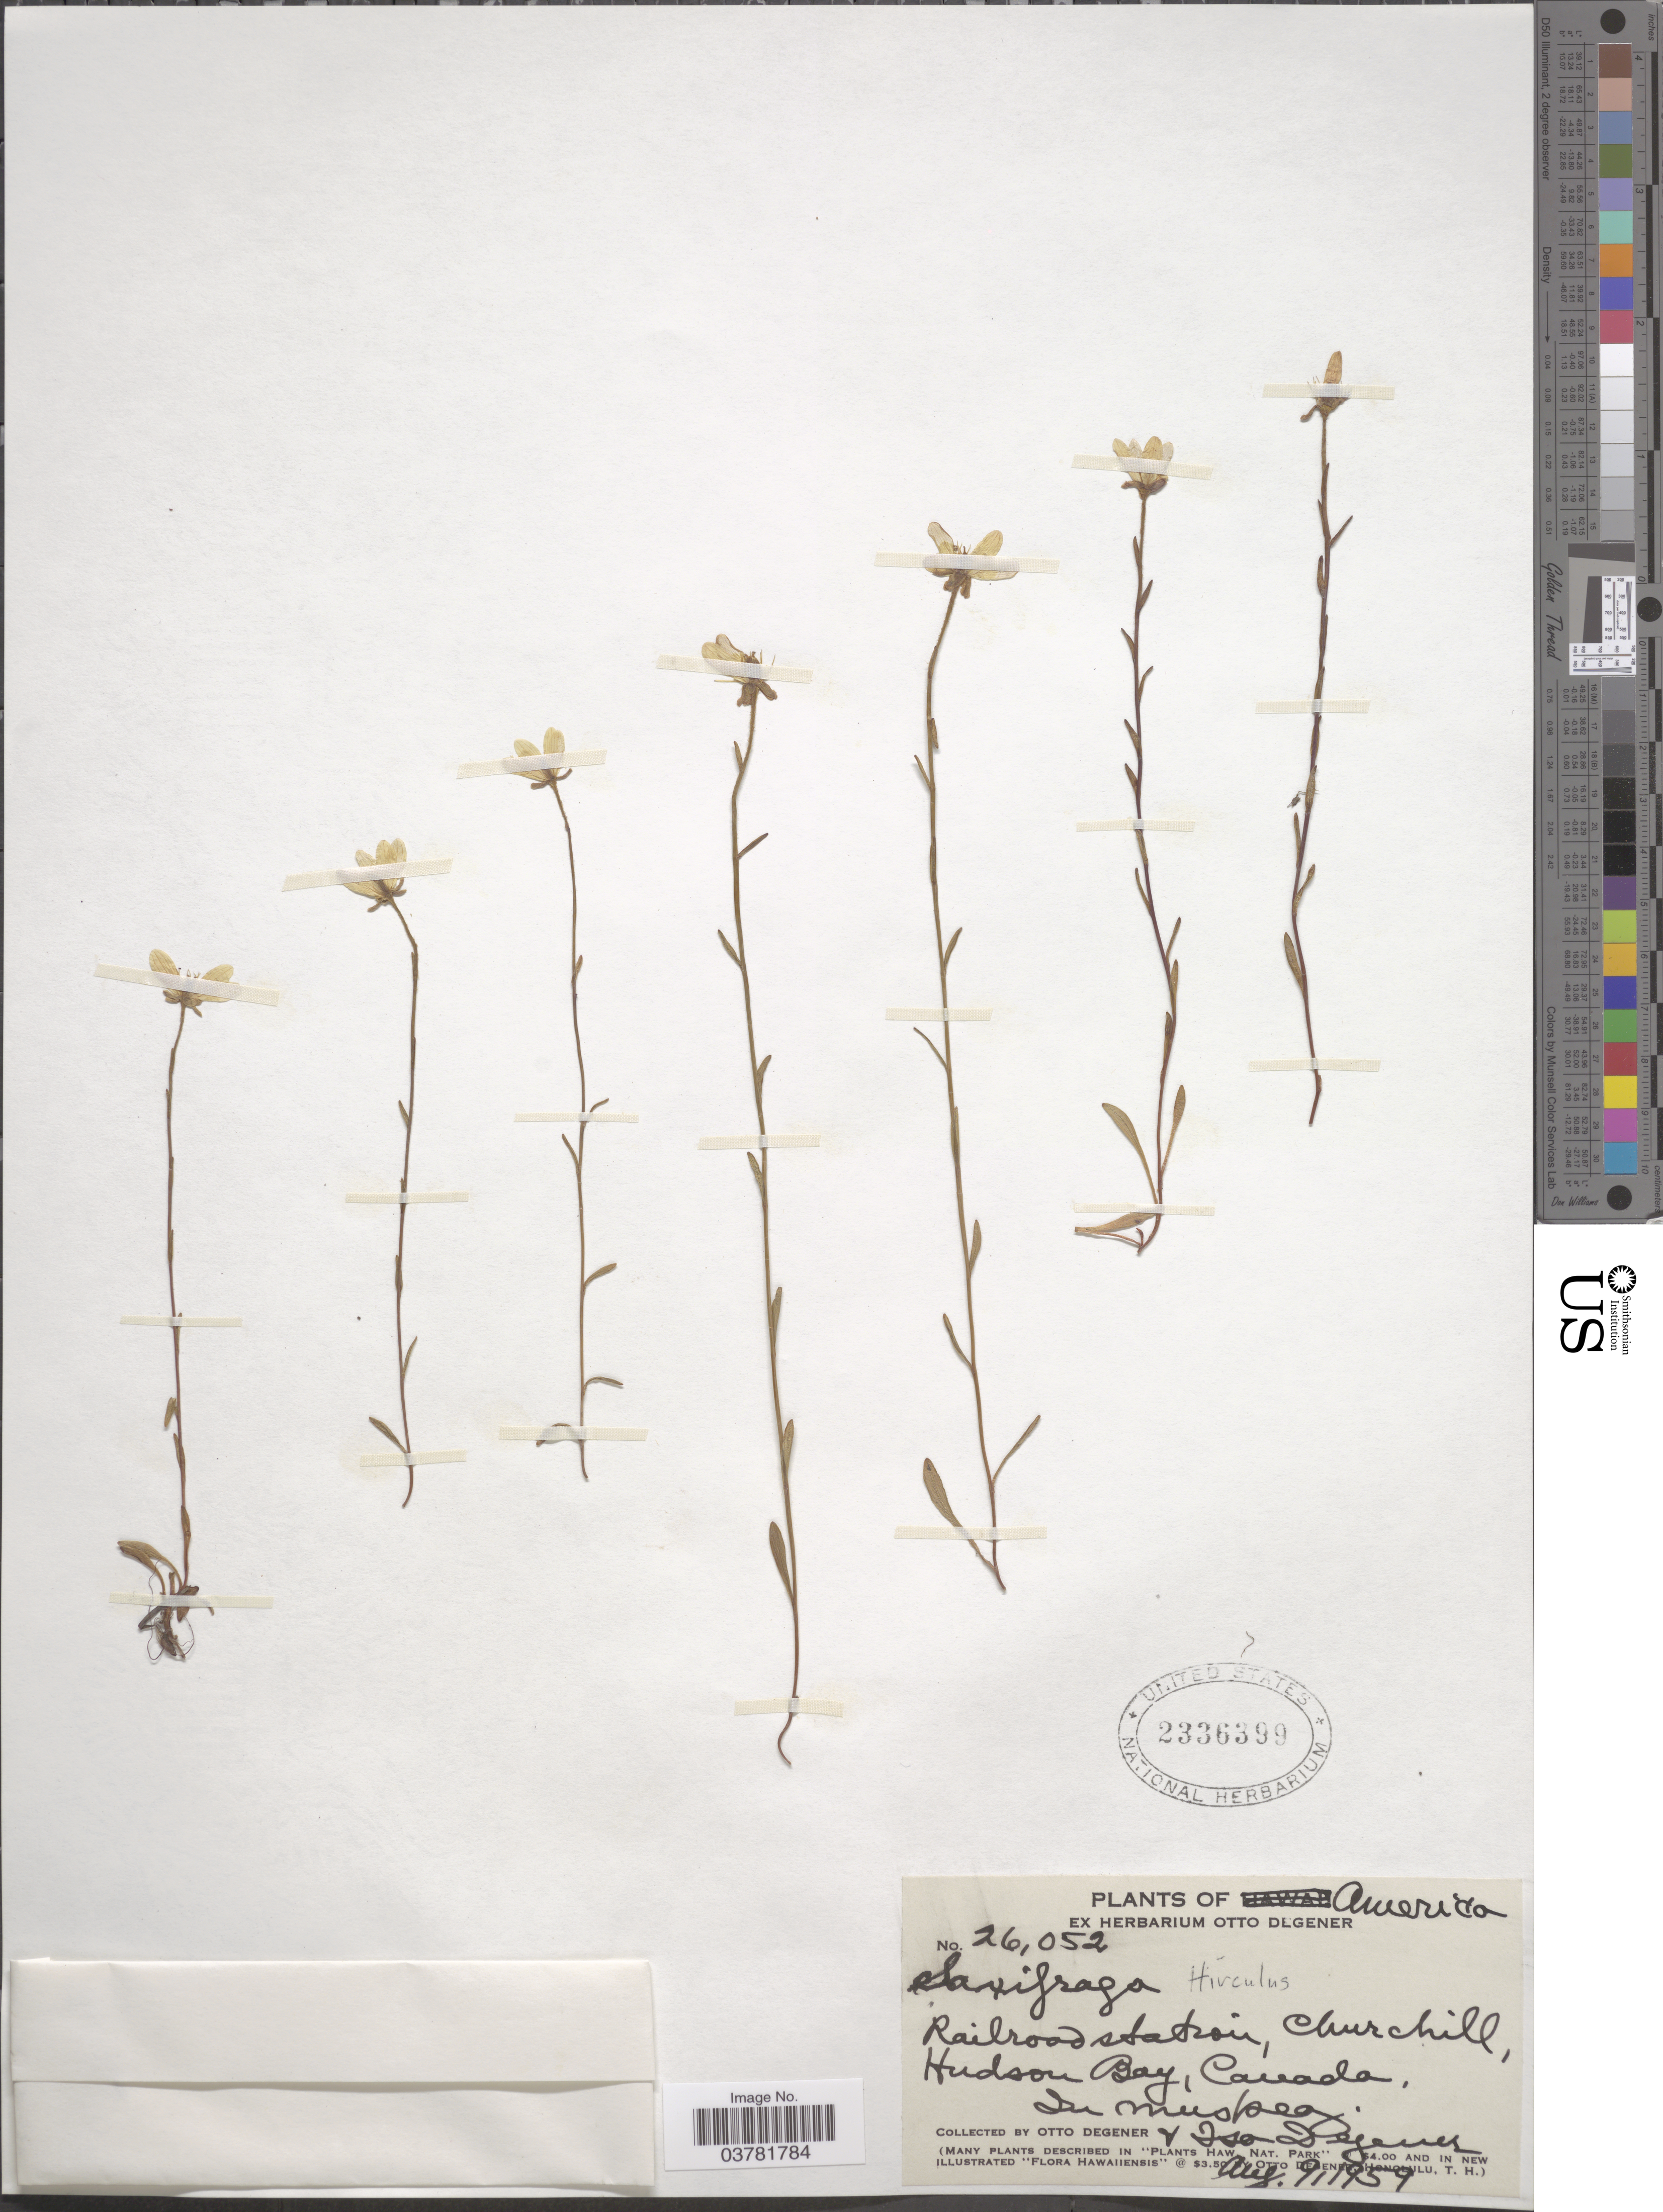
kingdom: Plantae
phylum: Tracheophyta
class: Magnoliopsida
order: Saxifragales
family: Saxifragaceae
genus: Saxifraga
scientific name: Saxifraga sp.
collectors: O. Degener & I. Degener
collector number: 26052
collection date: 1959-08-09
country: Canada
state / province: Manitoba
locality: America. Railroad station, Churchill, Hudson Bay, Canada. In muskeg.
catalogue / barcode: US 2336399